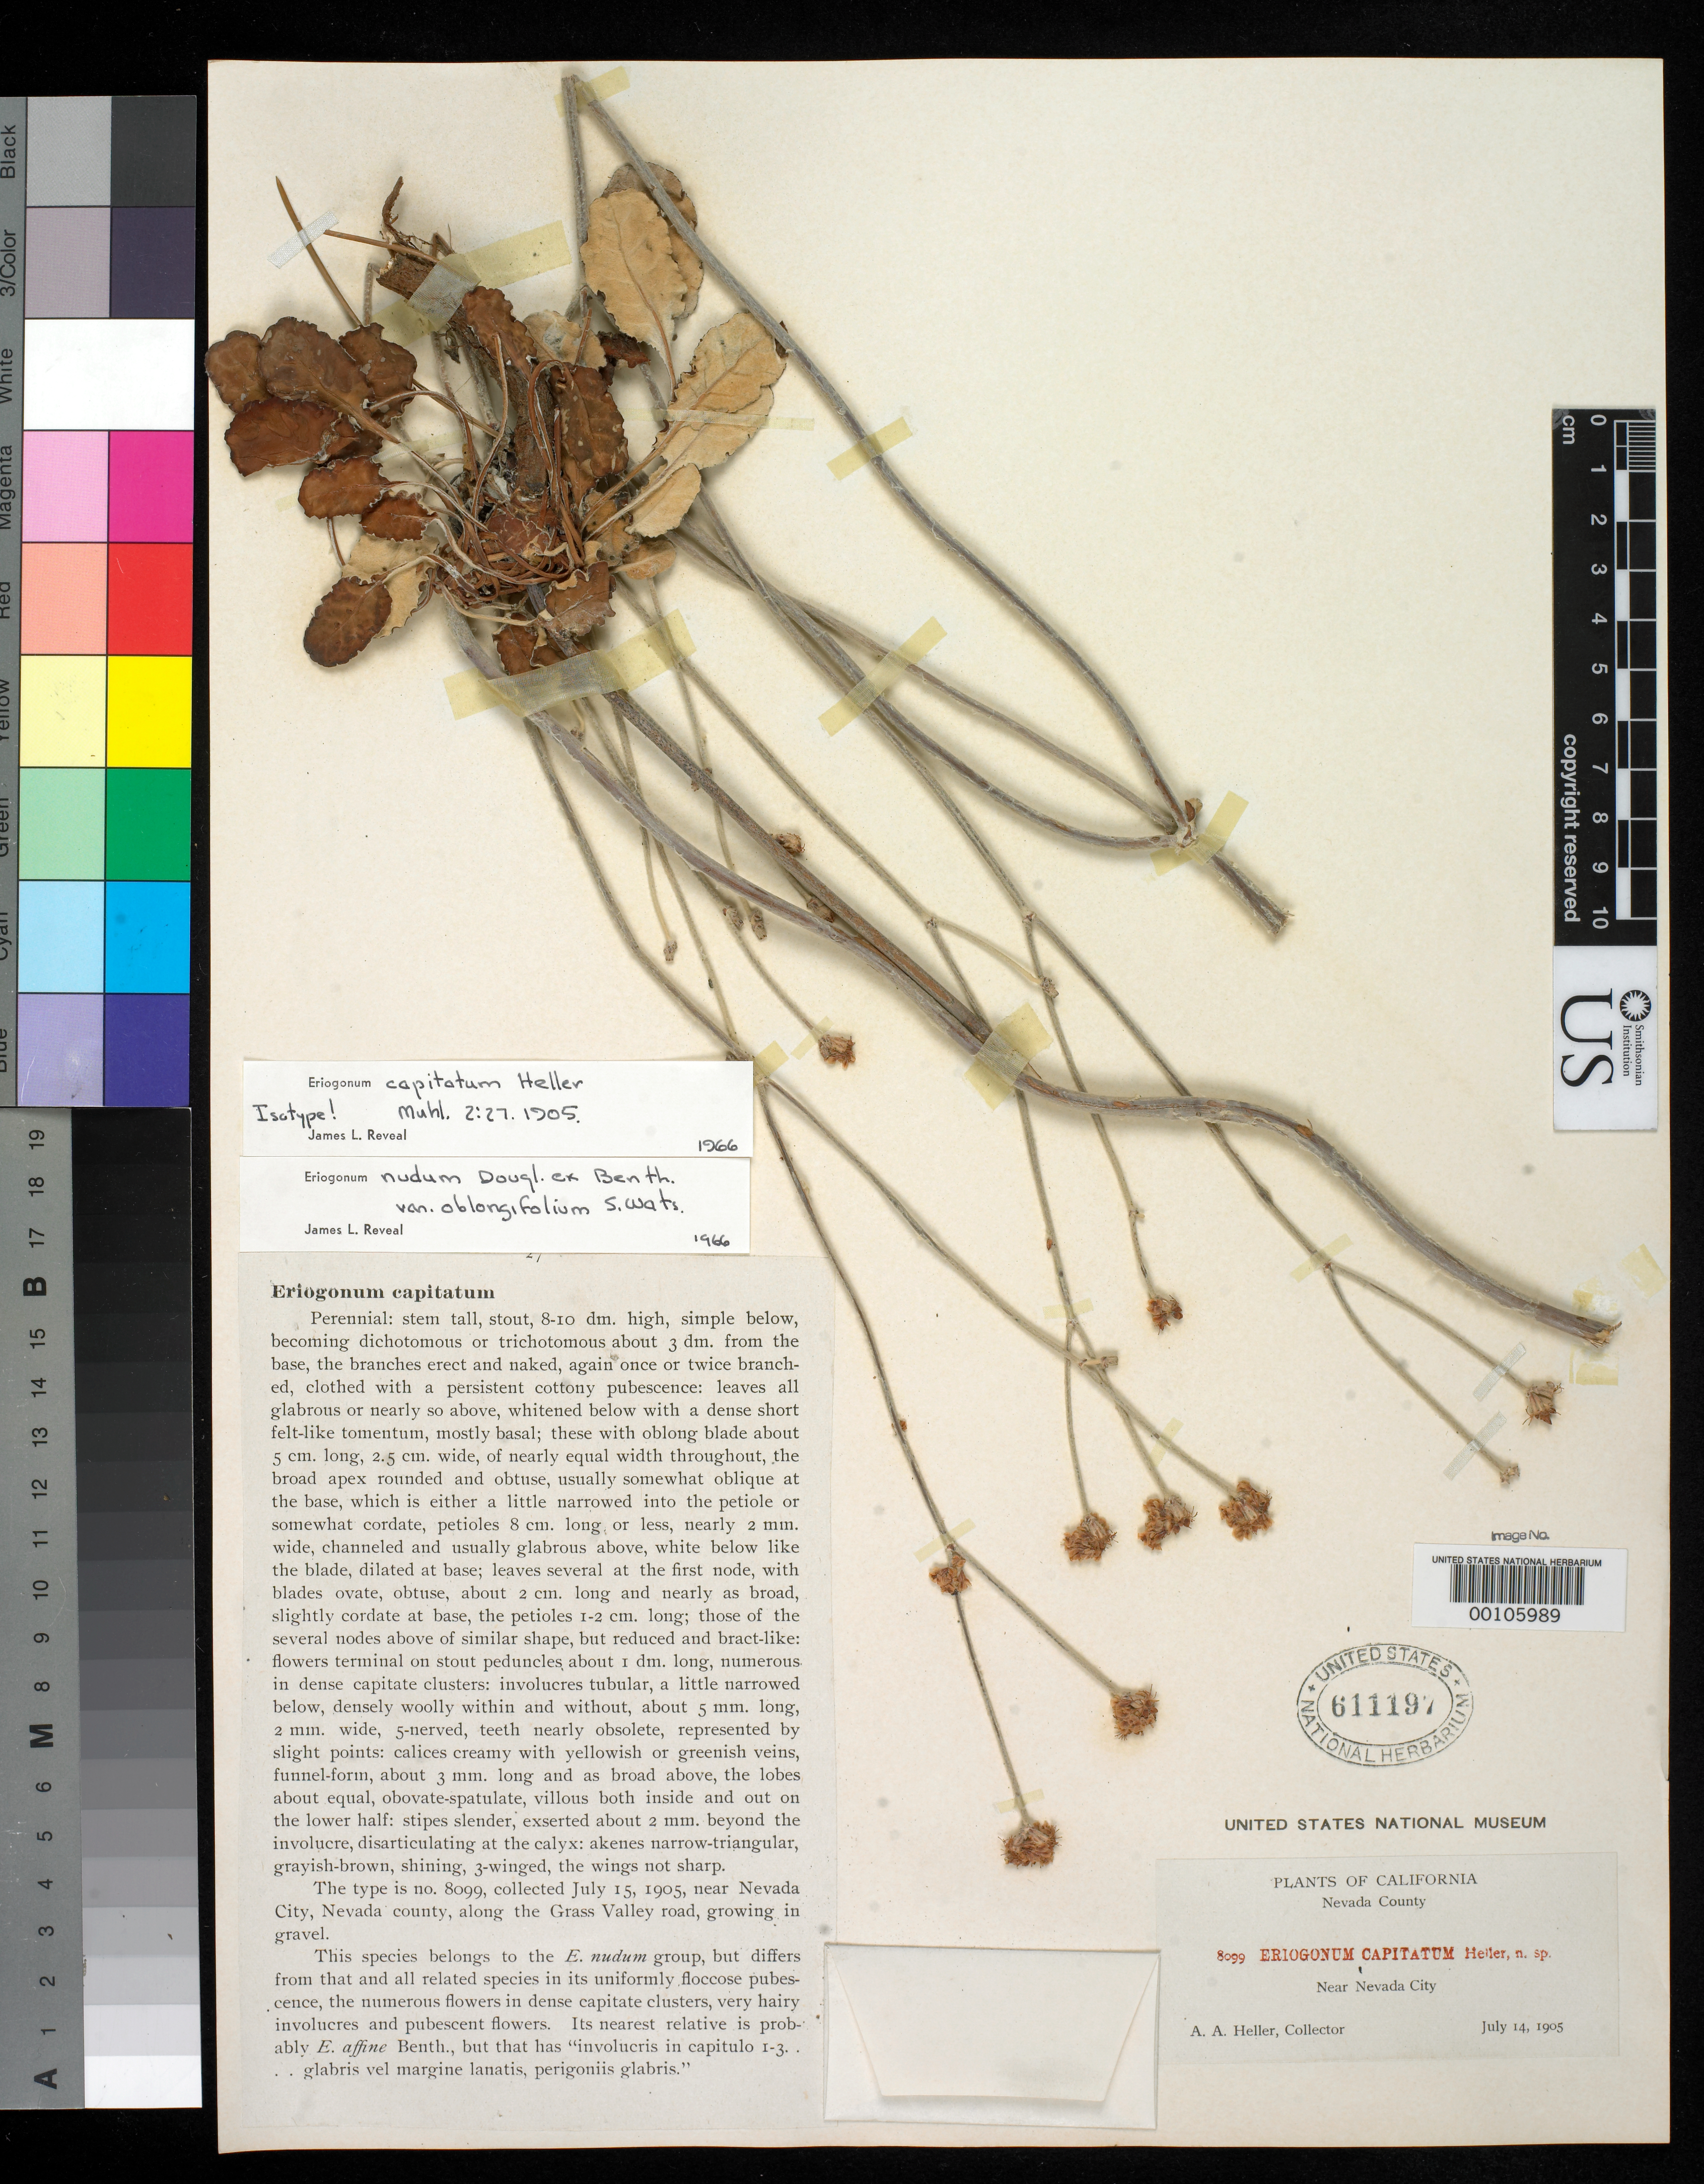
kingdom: Plantae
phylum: Tracheophyta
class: Magnoliopsida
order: Caryophyllales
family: Polygonaceae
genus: Eriogonum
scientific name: Eriogonum capitatum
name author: A. Heller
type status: Isotype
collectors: A. A. Heller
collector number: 8099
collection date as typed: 14 Jul 1905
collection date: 1905-07-14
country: United States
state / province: California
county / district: Nevada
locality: Near Nevada City along Grass Valley road.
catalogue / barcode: US 611197